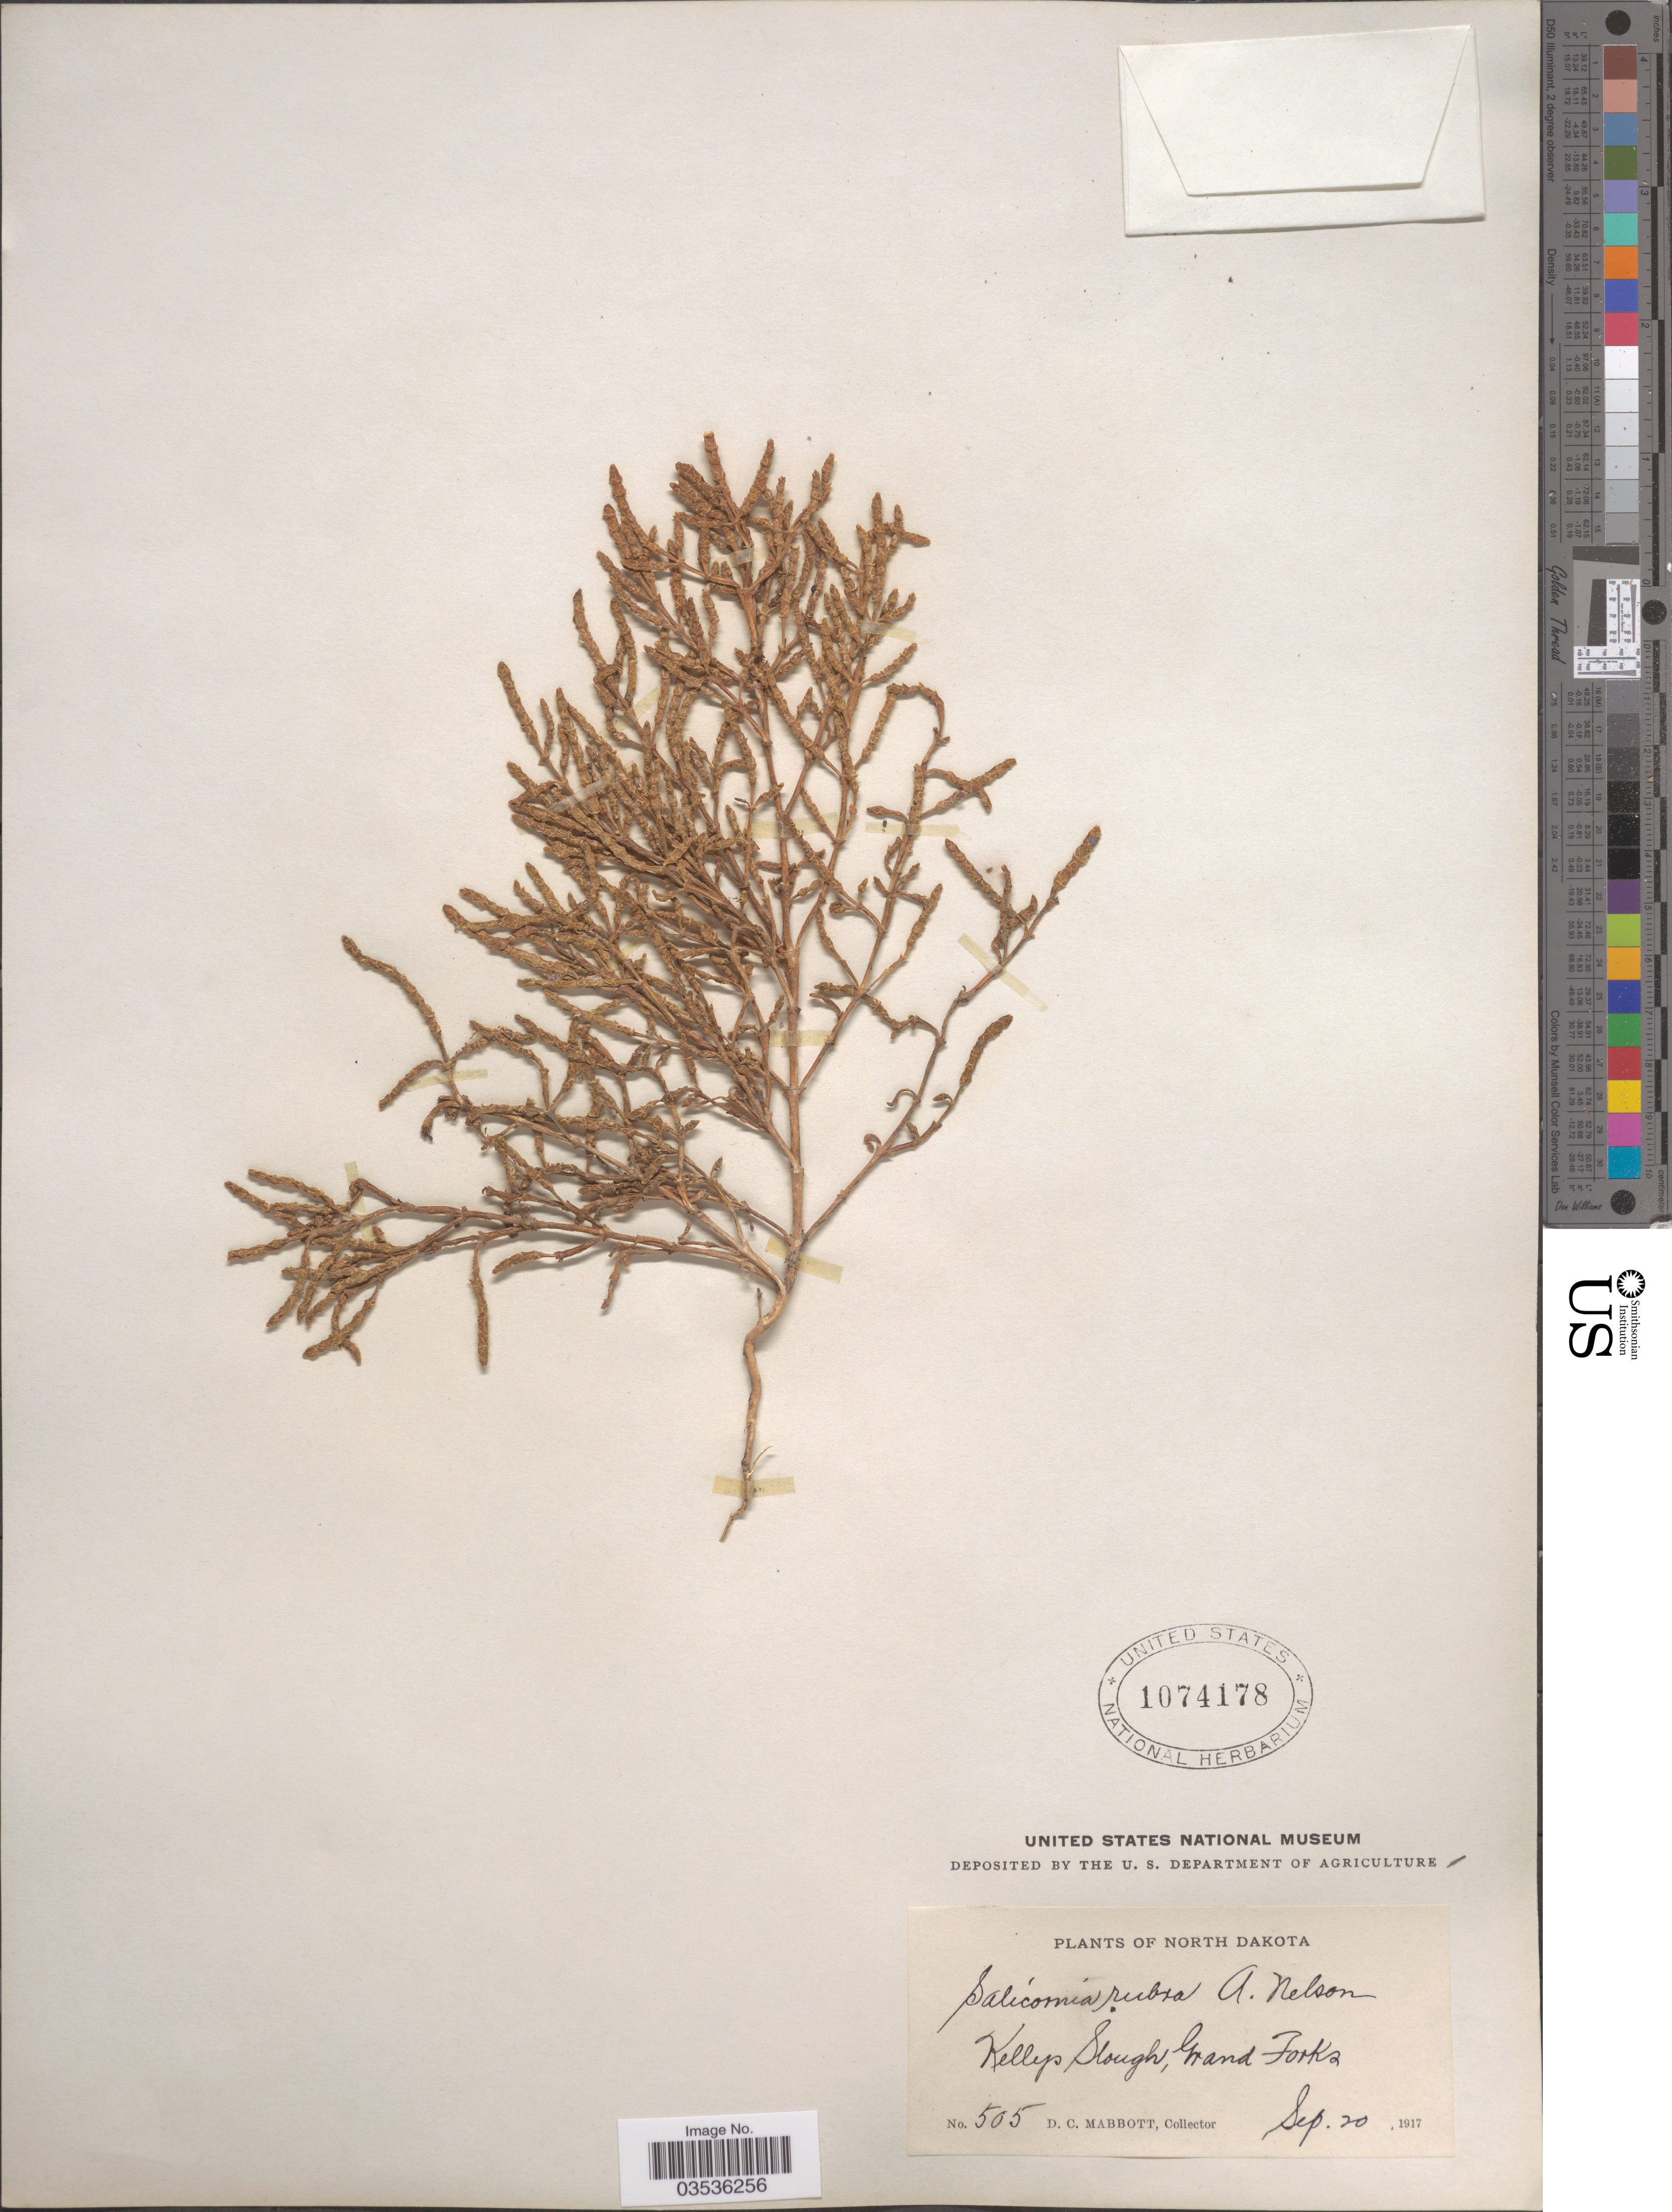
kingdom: Plantae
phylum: Tracheophyta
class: Magnoliopsida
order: Caryophyllales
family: Amaranthaceae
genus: Salicornia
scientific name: Salicornia rubra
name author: A. Nelson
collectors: D. Mabbott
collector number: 505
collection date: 1917-09-20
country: United States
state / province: North Dakota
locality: Kelleys Slough, Grand Forks.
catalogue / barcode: US 1074178